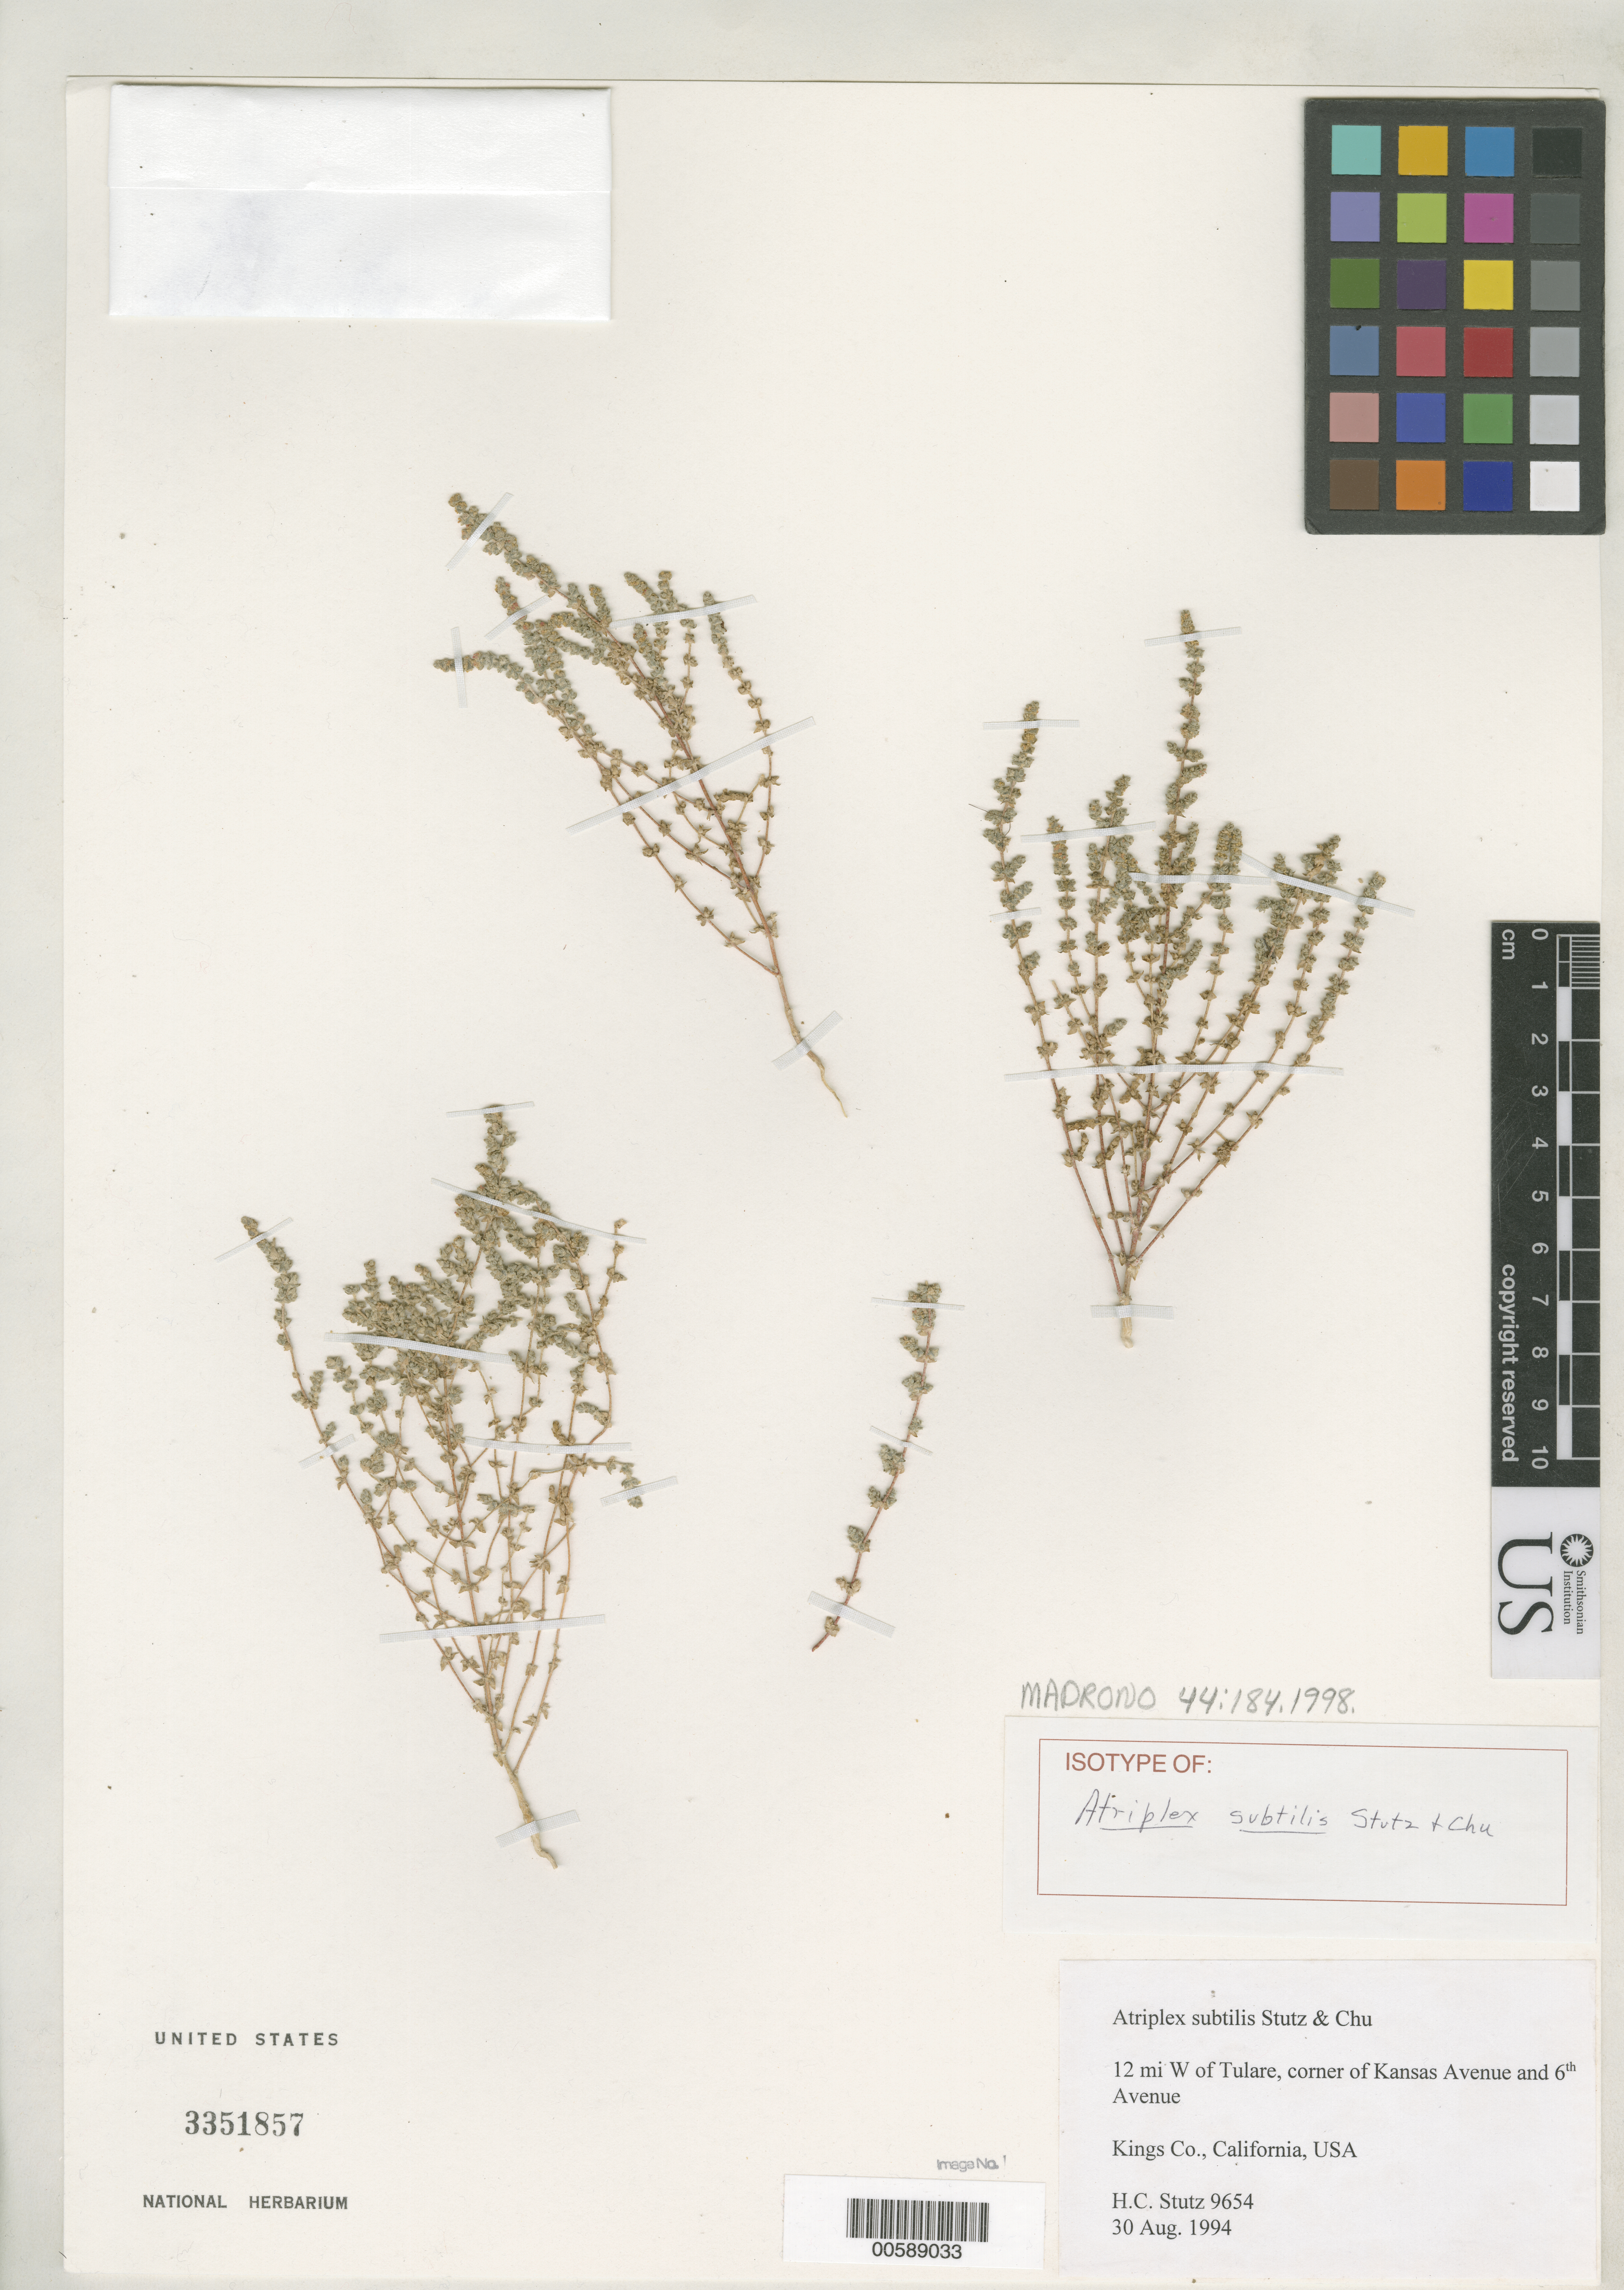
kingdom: Plantae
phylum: Tracheophyta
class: Magnoliopsida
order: Caryophyllales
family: Amaranthaceae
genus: Atriplex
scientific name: Atriplex subtilis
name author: Stutz & G.L. Chu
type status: Isotype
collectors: H. C. Stutz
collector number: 9654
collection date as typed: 30 Aug 1994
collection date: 1994-08-30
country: United States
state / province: California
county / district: Kings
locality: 12 mi W of Tulare, SE corner of Kansas Avenue & 6th Avenue.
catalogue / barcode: US 3351857